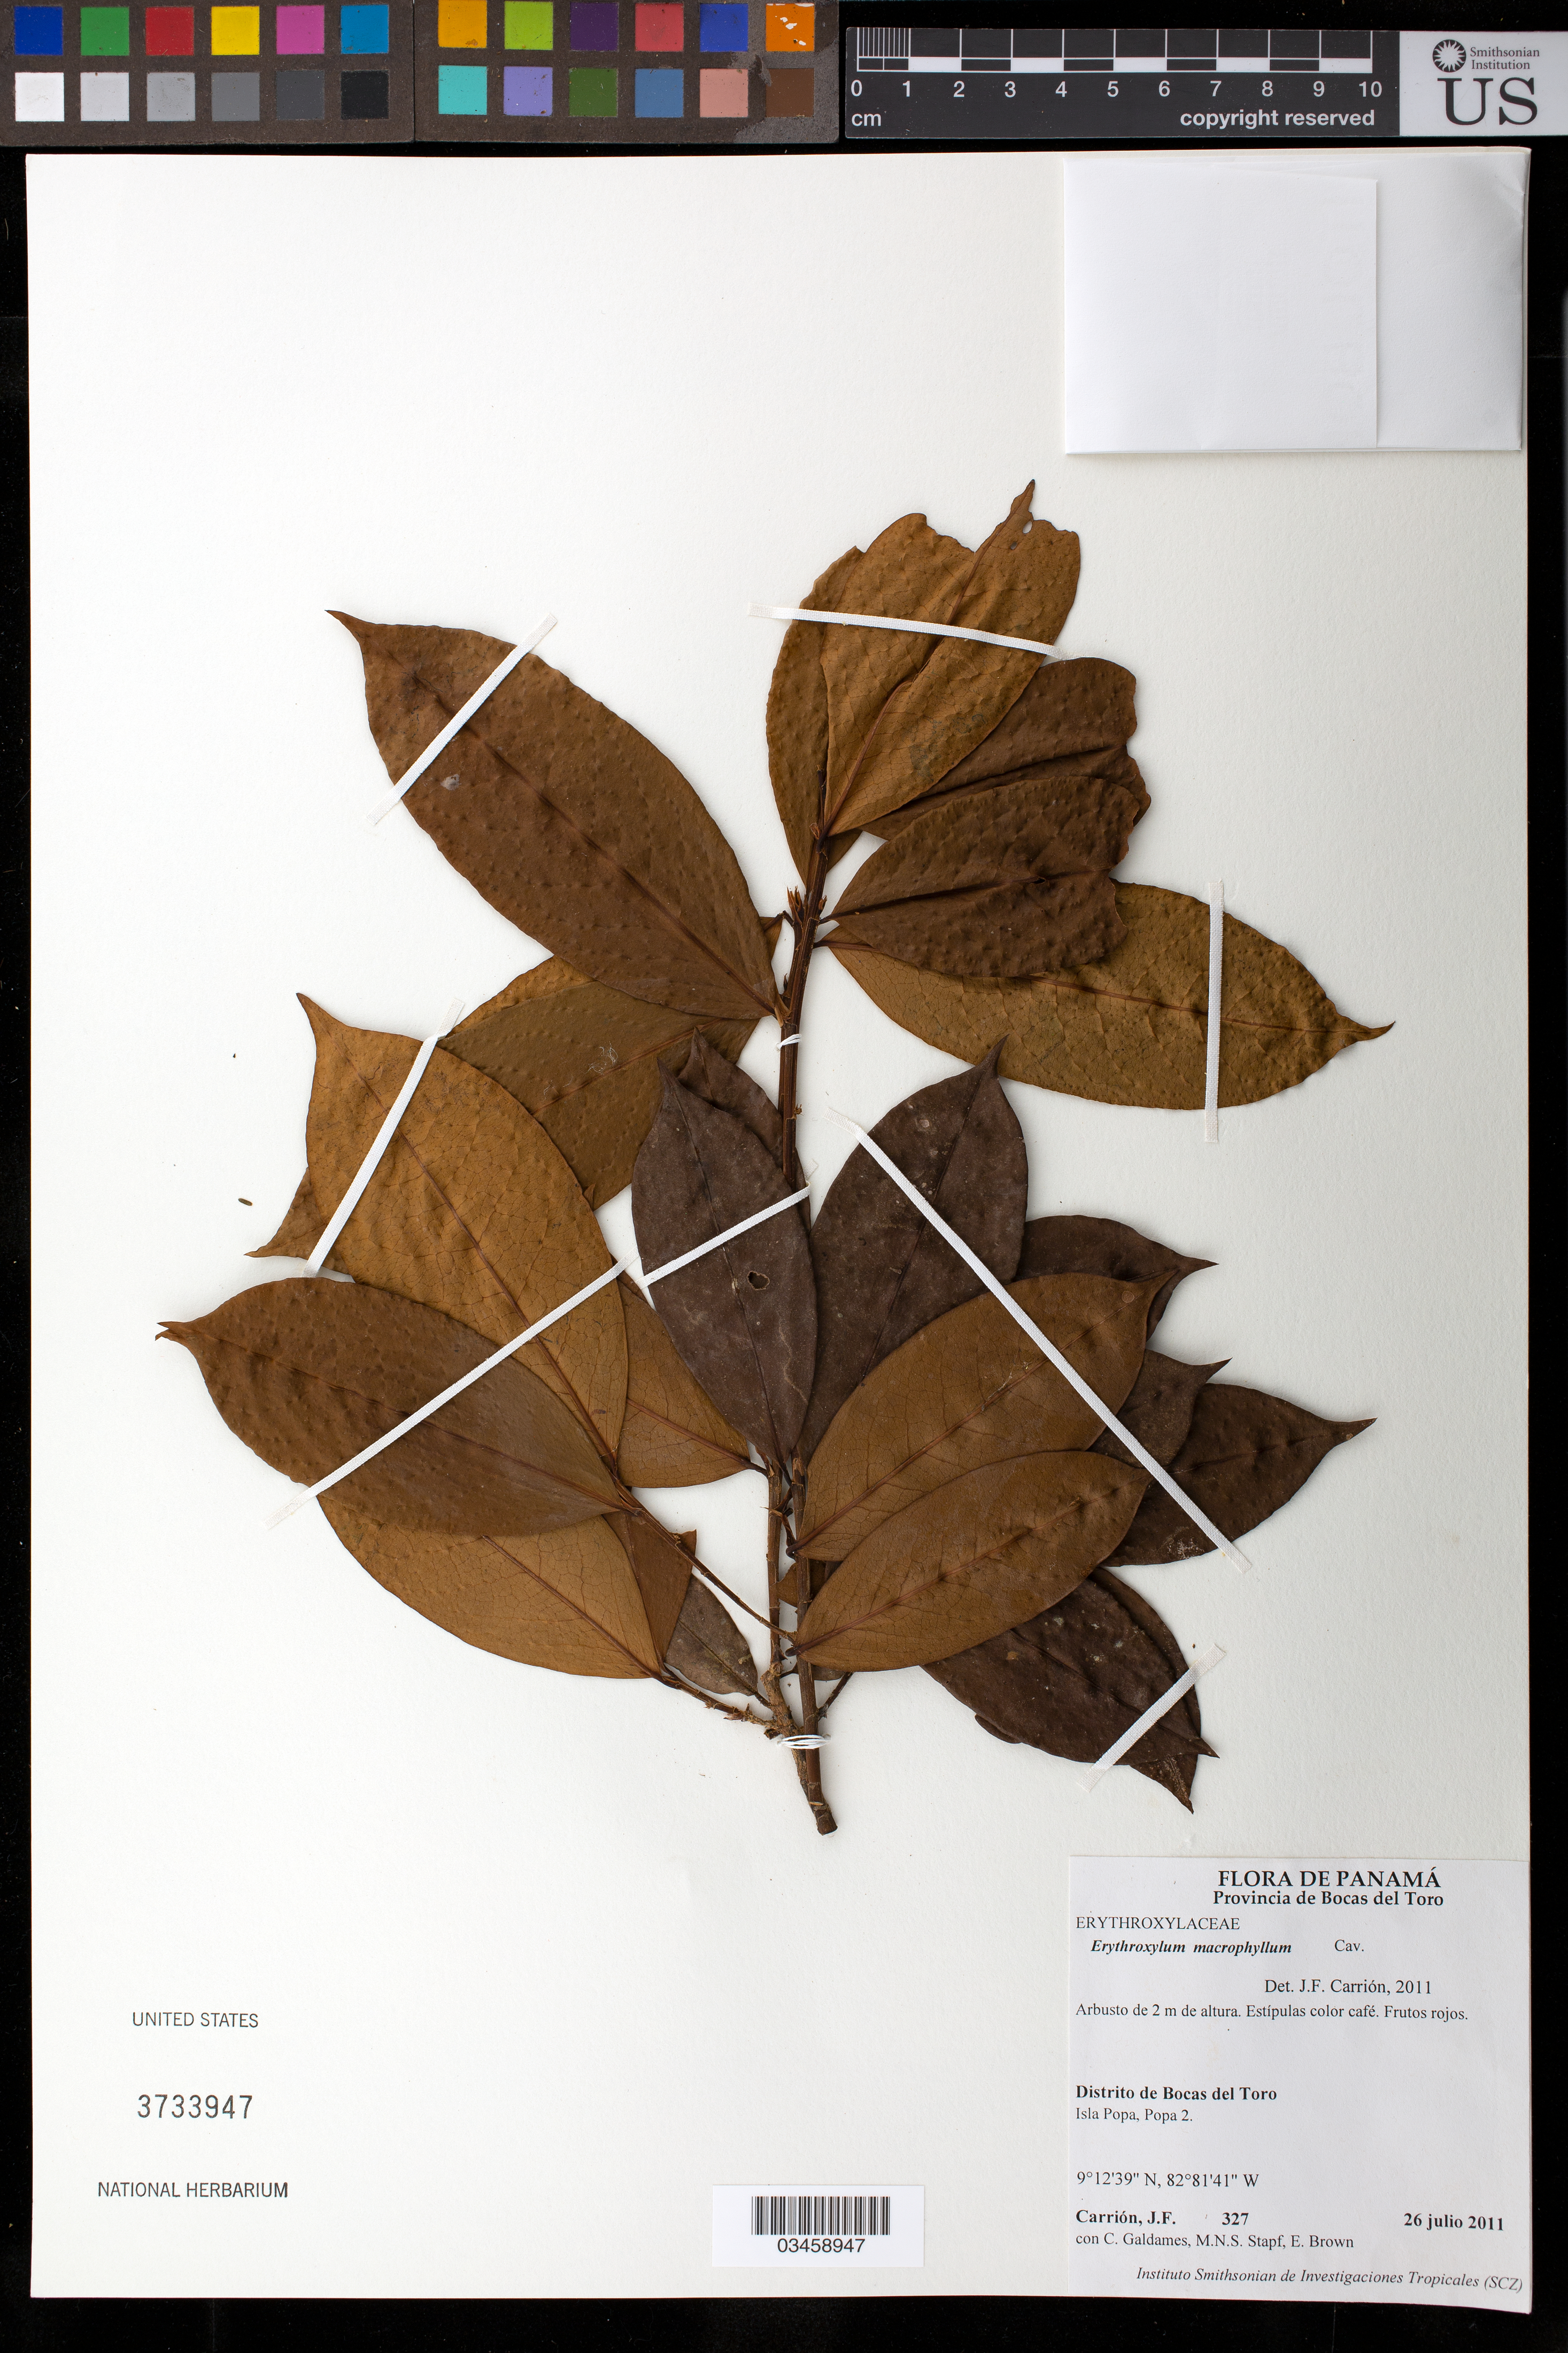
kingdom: Plantae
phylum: Tracheophyta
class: Magnoliopsida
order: Malpighiales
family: Erythroxylaceae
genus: Erythroxylum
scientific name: Erythroxylum macrophyllum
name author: Cav.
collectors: J. F. Carrión, C. Galdames, M. Stapf & E. Brown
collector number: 327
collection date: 2011-07-26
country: Panama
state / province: Bocas del Toro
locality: Isla Popa, Popa 2.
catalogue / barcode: US 3733947